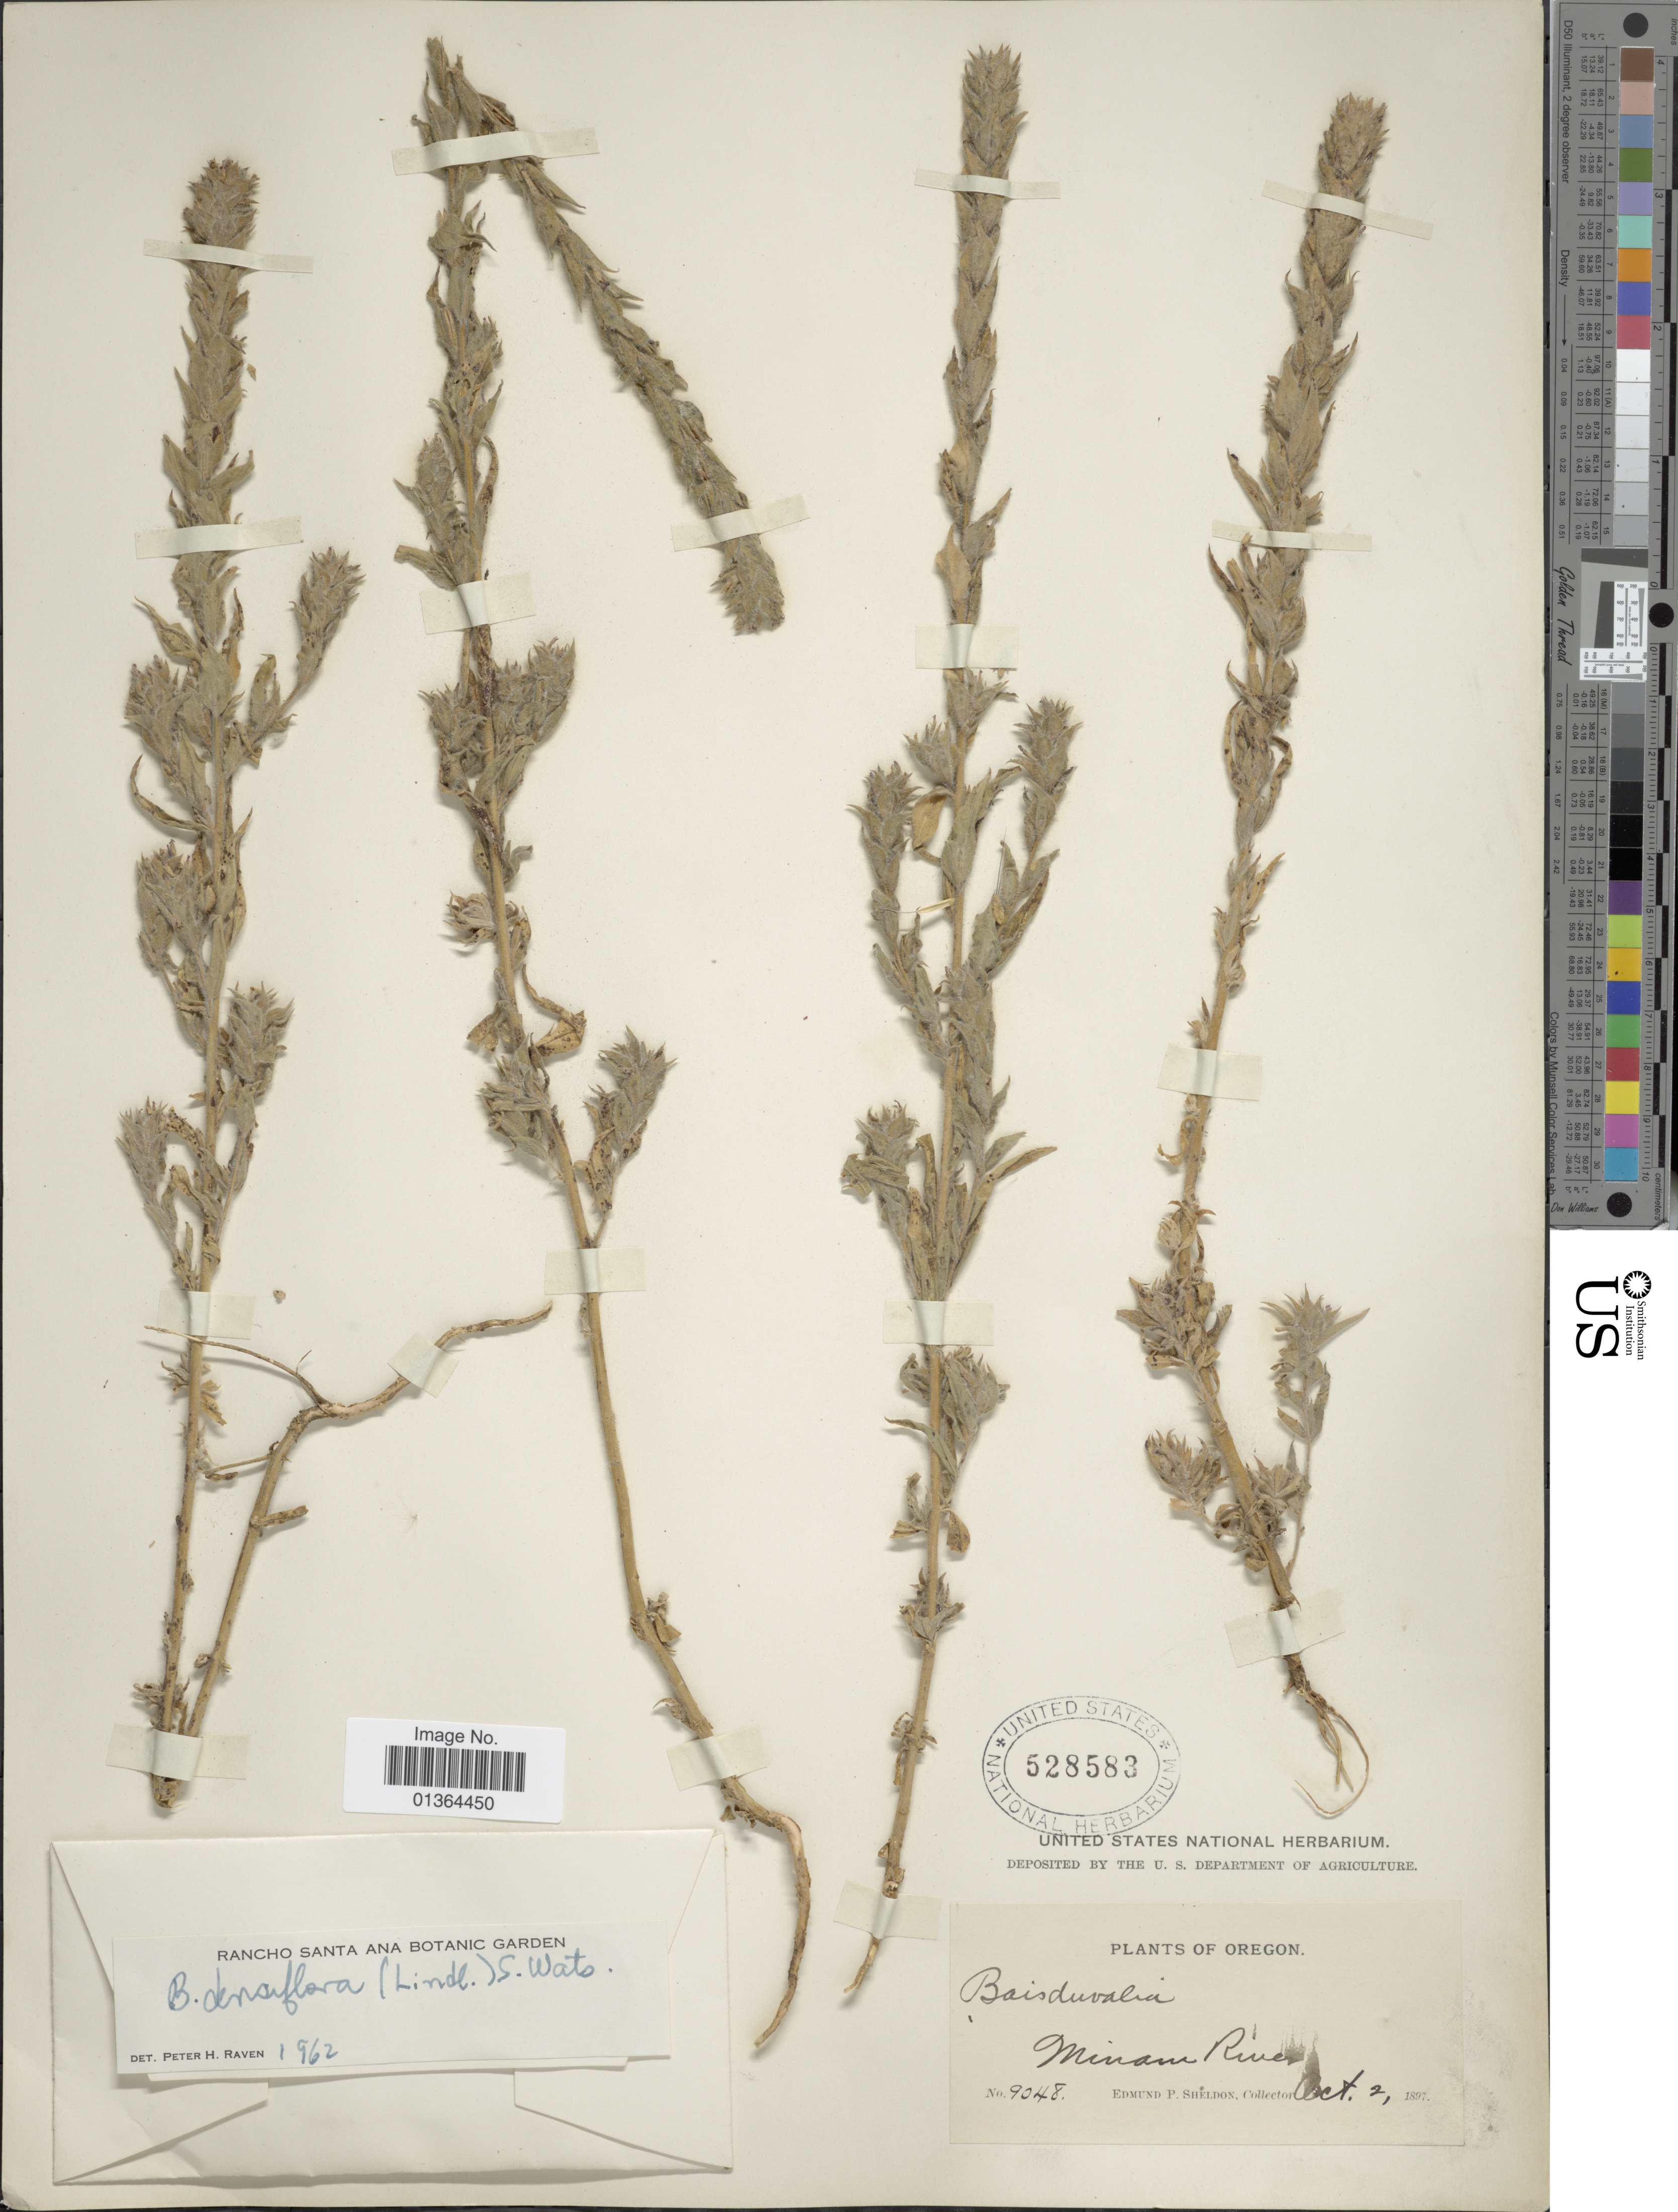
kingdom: Plantae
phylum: Tracheophyta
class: Magnoliopsida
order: Myrtales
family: Onagraceae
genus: Epilobium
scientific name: Epilobium densiflorum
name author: (Lindl.) Hoch & P.H. Raven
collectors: E. P. Sheldon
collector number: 9048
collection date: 1897-10-02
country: United States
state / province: Oregon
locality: Minam River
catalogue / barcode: US 528583